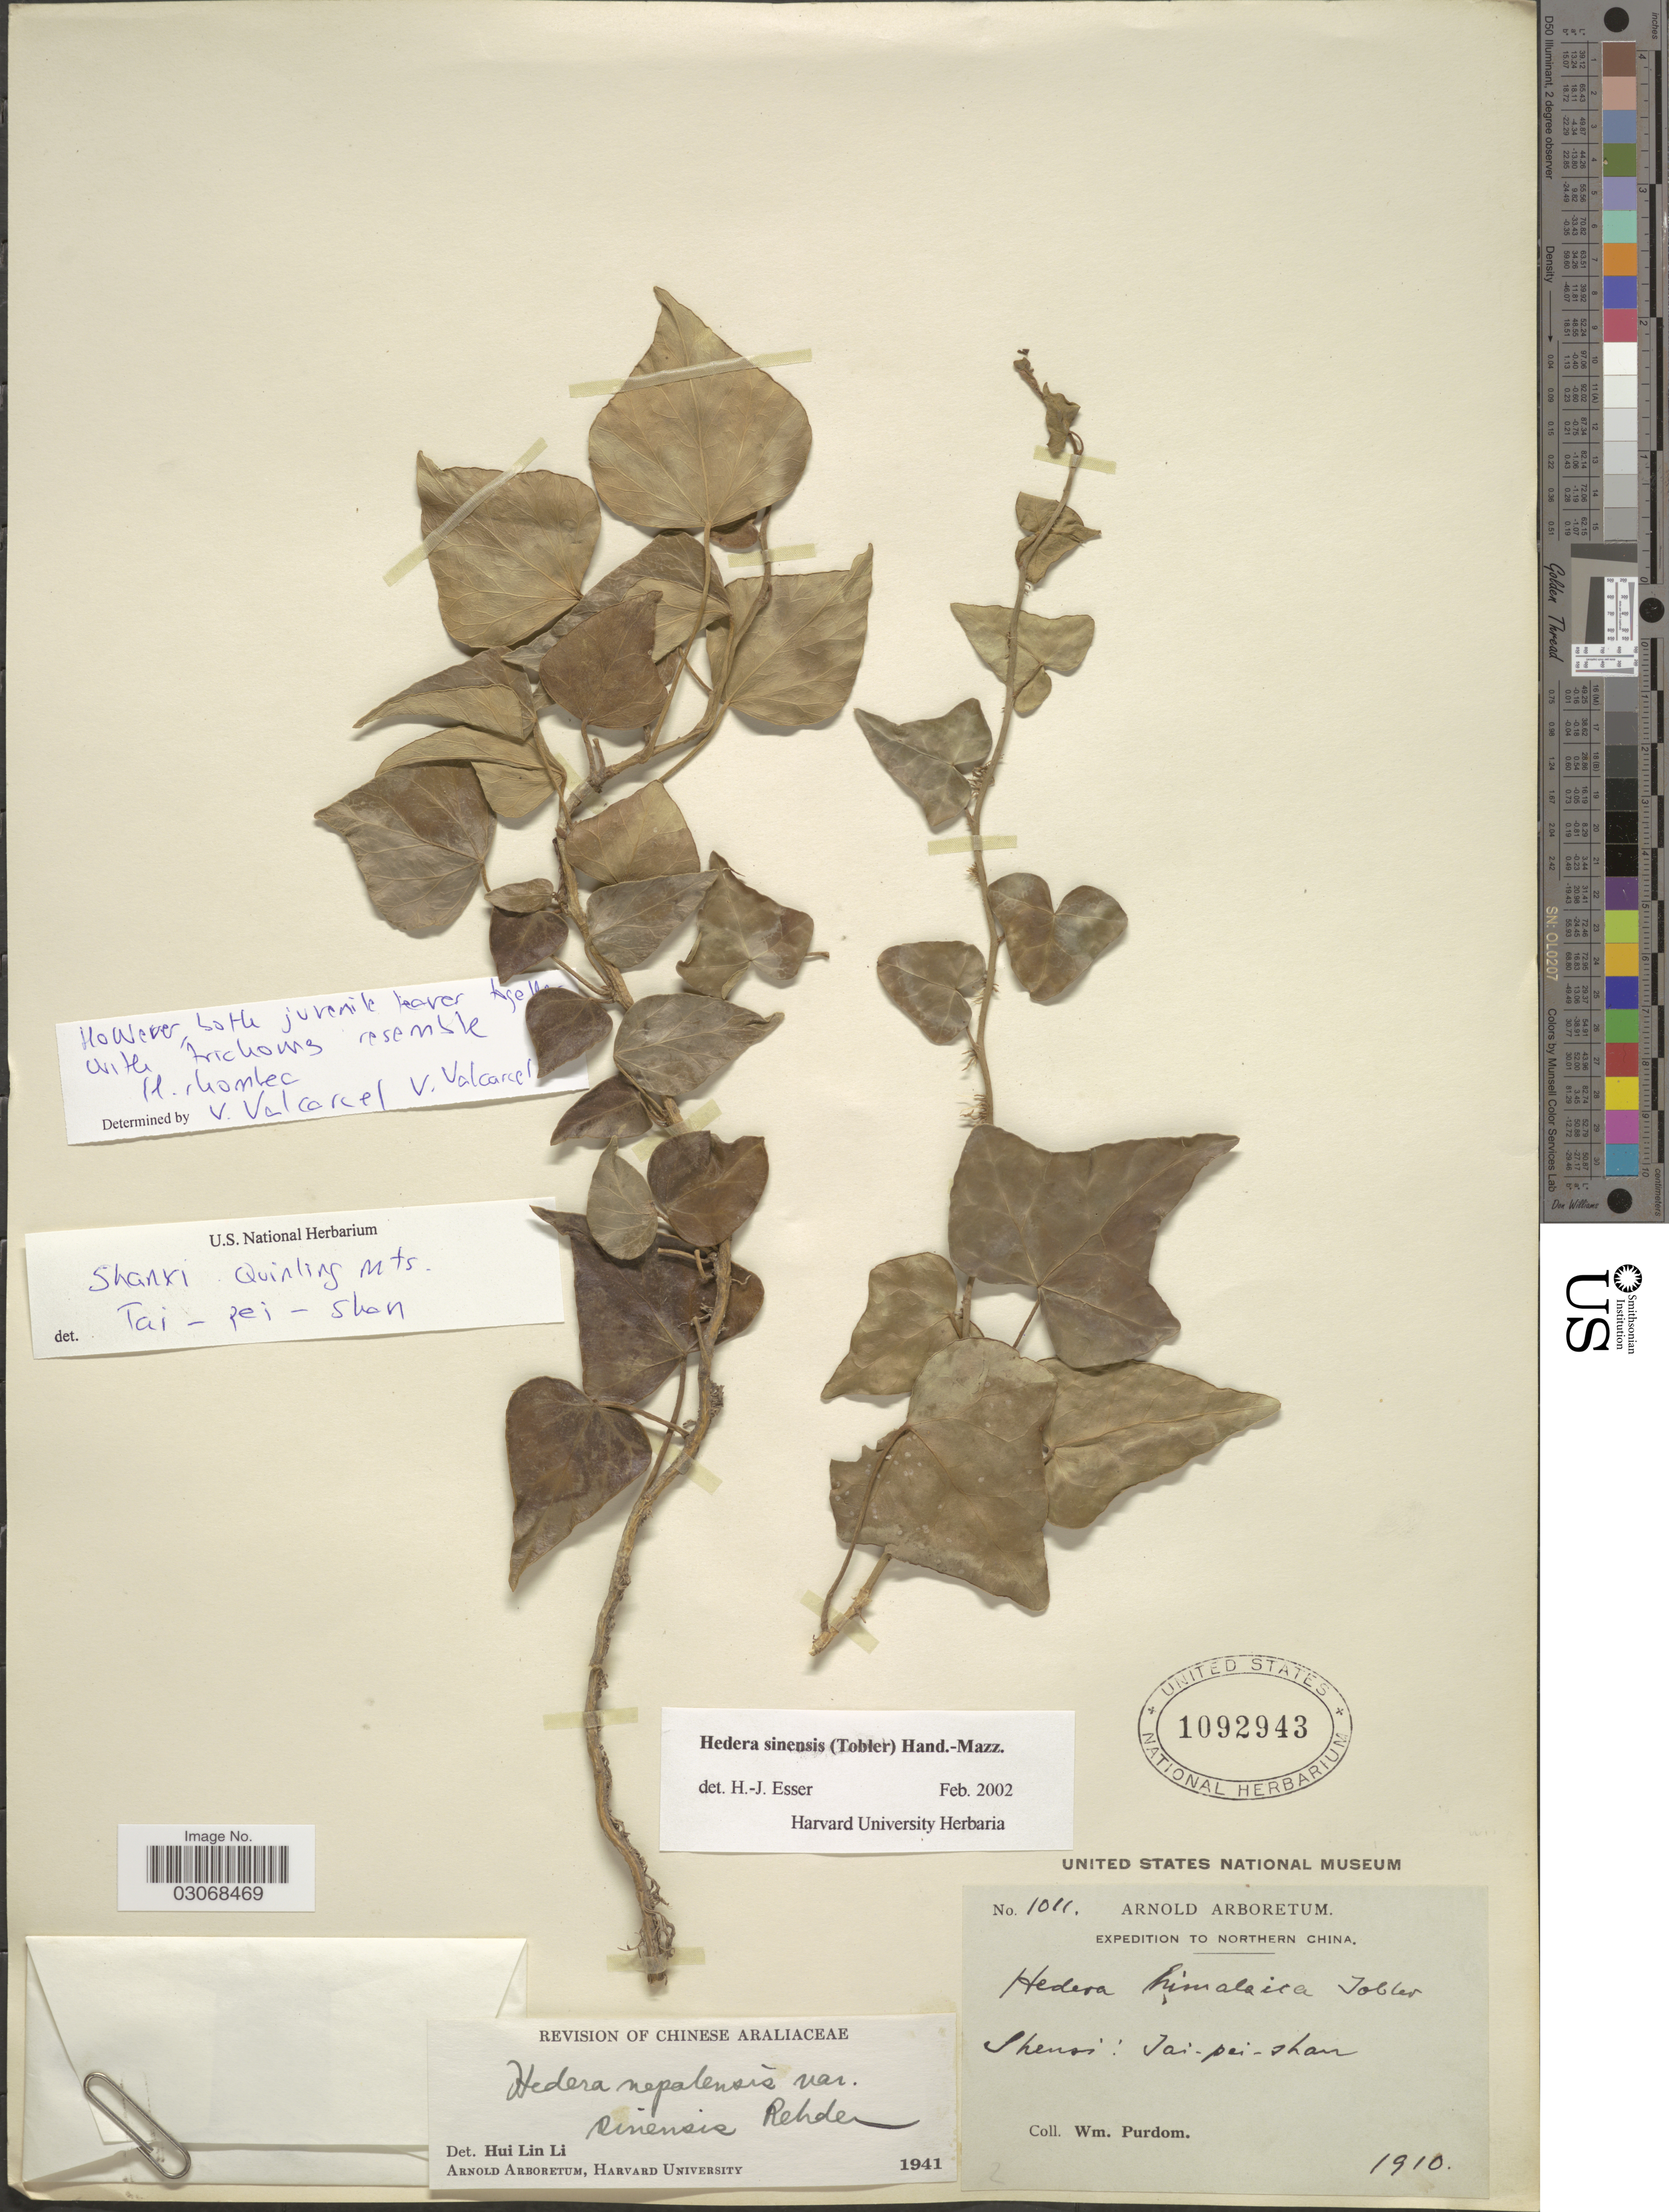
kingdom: Plantae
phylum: Tracheophyta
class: Magnoliopsida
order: Apiales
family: Araliaceae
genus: Hedera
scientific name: Hedera sinensis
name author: (Tobler) Hand.-Mazz.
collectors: W. Purdom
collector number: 1011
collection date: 1910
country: China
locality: Northern China, Shenoi, Tai-pei-shan.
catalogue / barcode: US 1092943